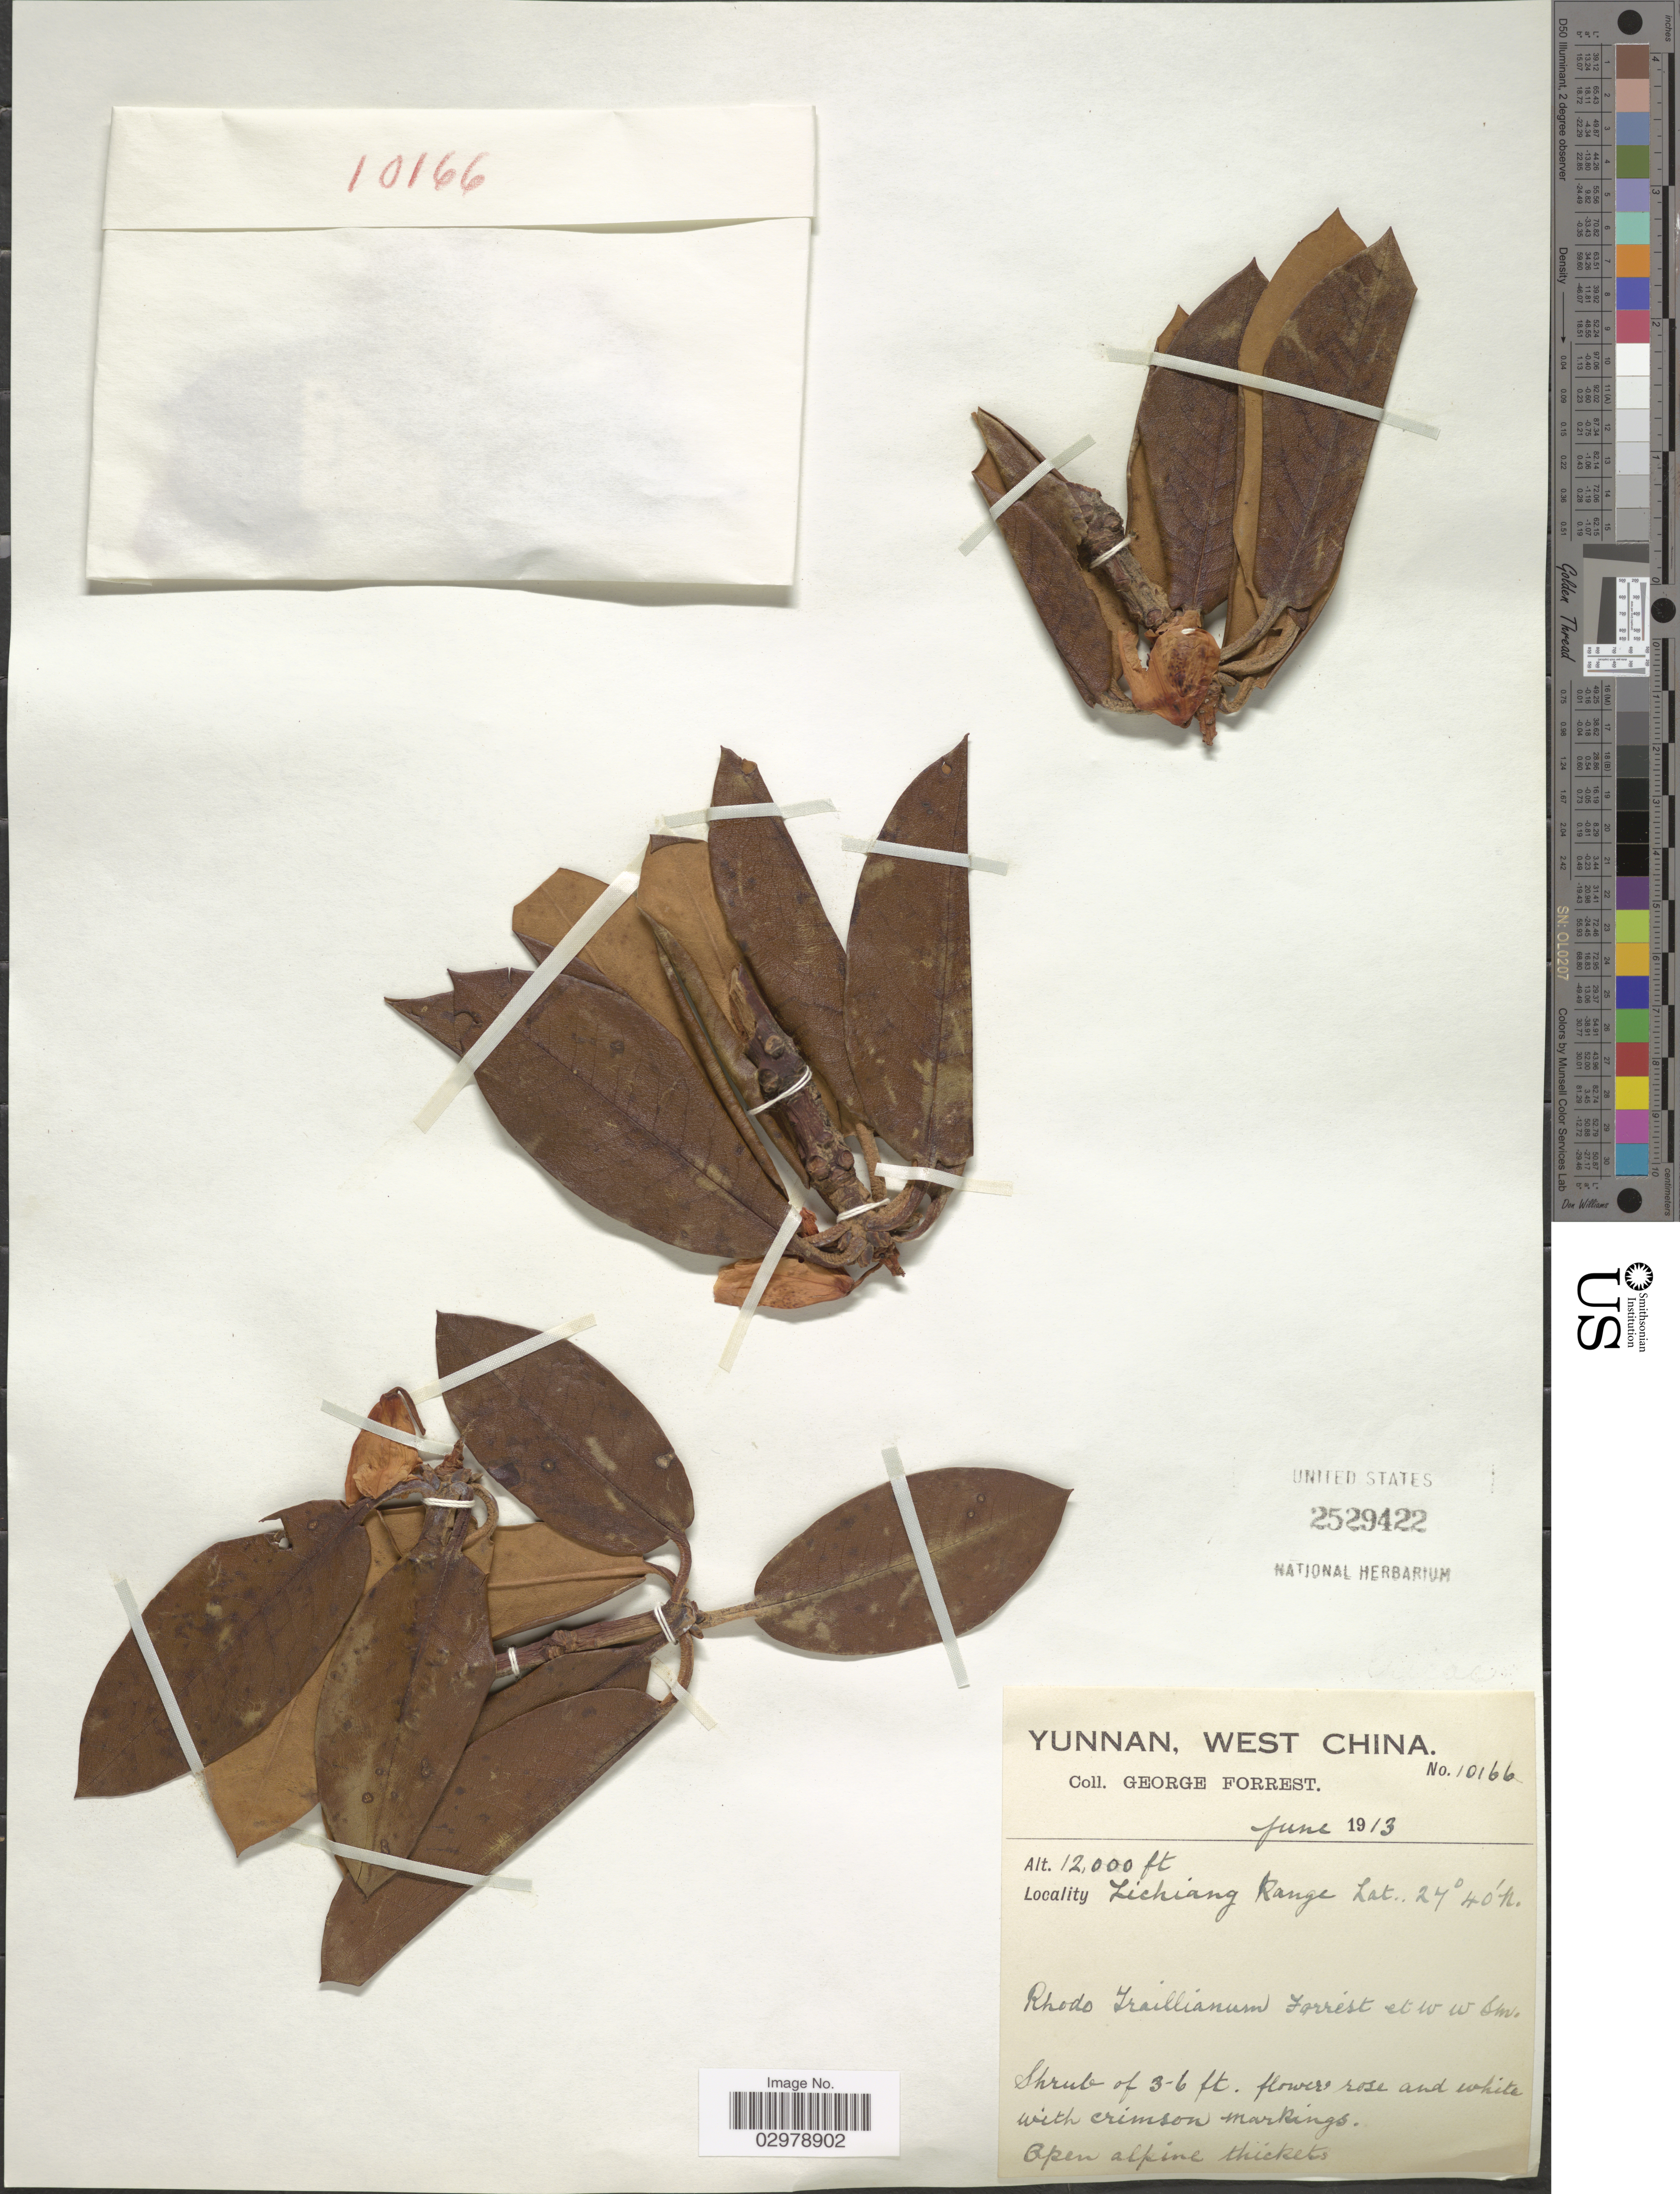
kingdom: Plantae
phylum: Tracheophyta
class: Magnoliopsida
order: Ericales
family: Ericaceae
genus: Rhododendron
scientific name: Rhododendron traillianum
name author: Forrest & W.W. Sm.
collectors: G. Forrest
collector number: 10166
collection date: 1913-06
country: China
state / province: Yunnan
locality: West China. Lichiang Range.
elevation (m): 3658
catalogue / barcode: US 2529422